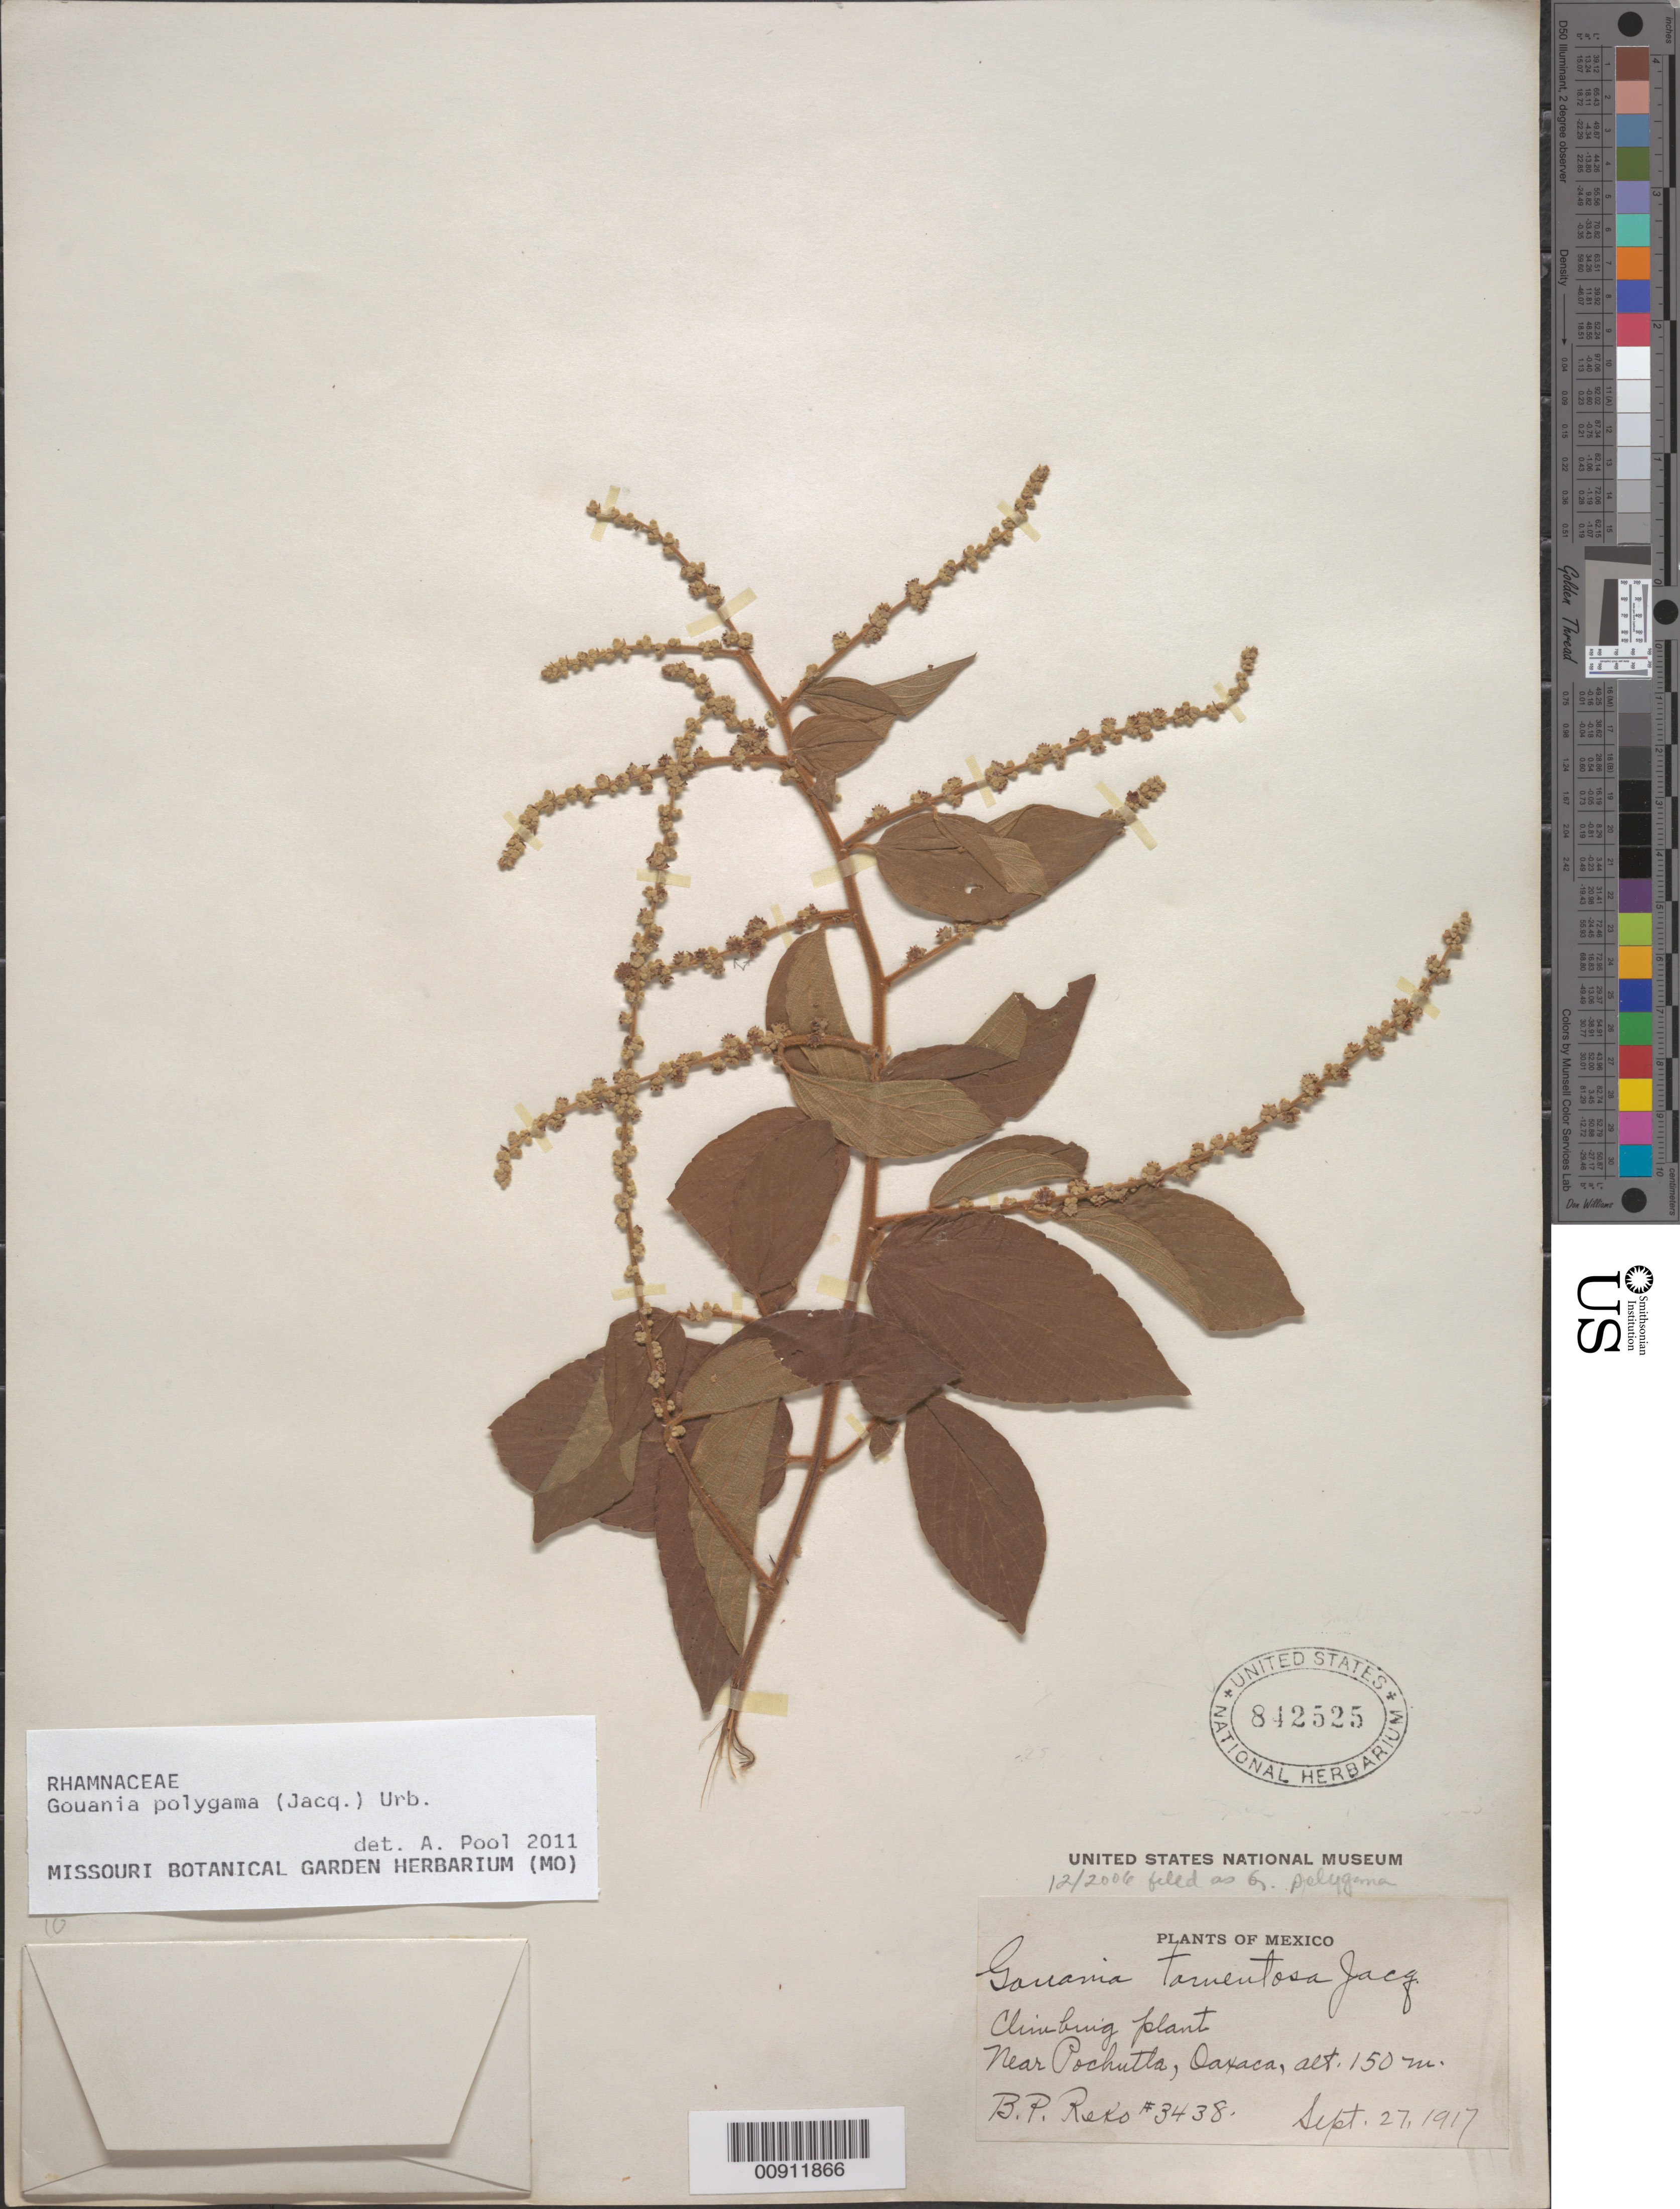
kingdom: Plantae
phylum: Tracheophyta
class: Magnoliopsida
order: Rosales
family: Rhamnaceae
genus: Gouania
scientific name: Gouania polygama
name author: (Jacq.) Urb.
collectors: B. P. Reko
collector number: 3438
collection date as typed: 27 Sep 1917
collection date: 1917-09-27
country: Mexico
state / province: Oaxaca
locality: Near Pochutla, Oaxaca.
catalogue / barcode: US 842525